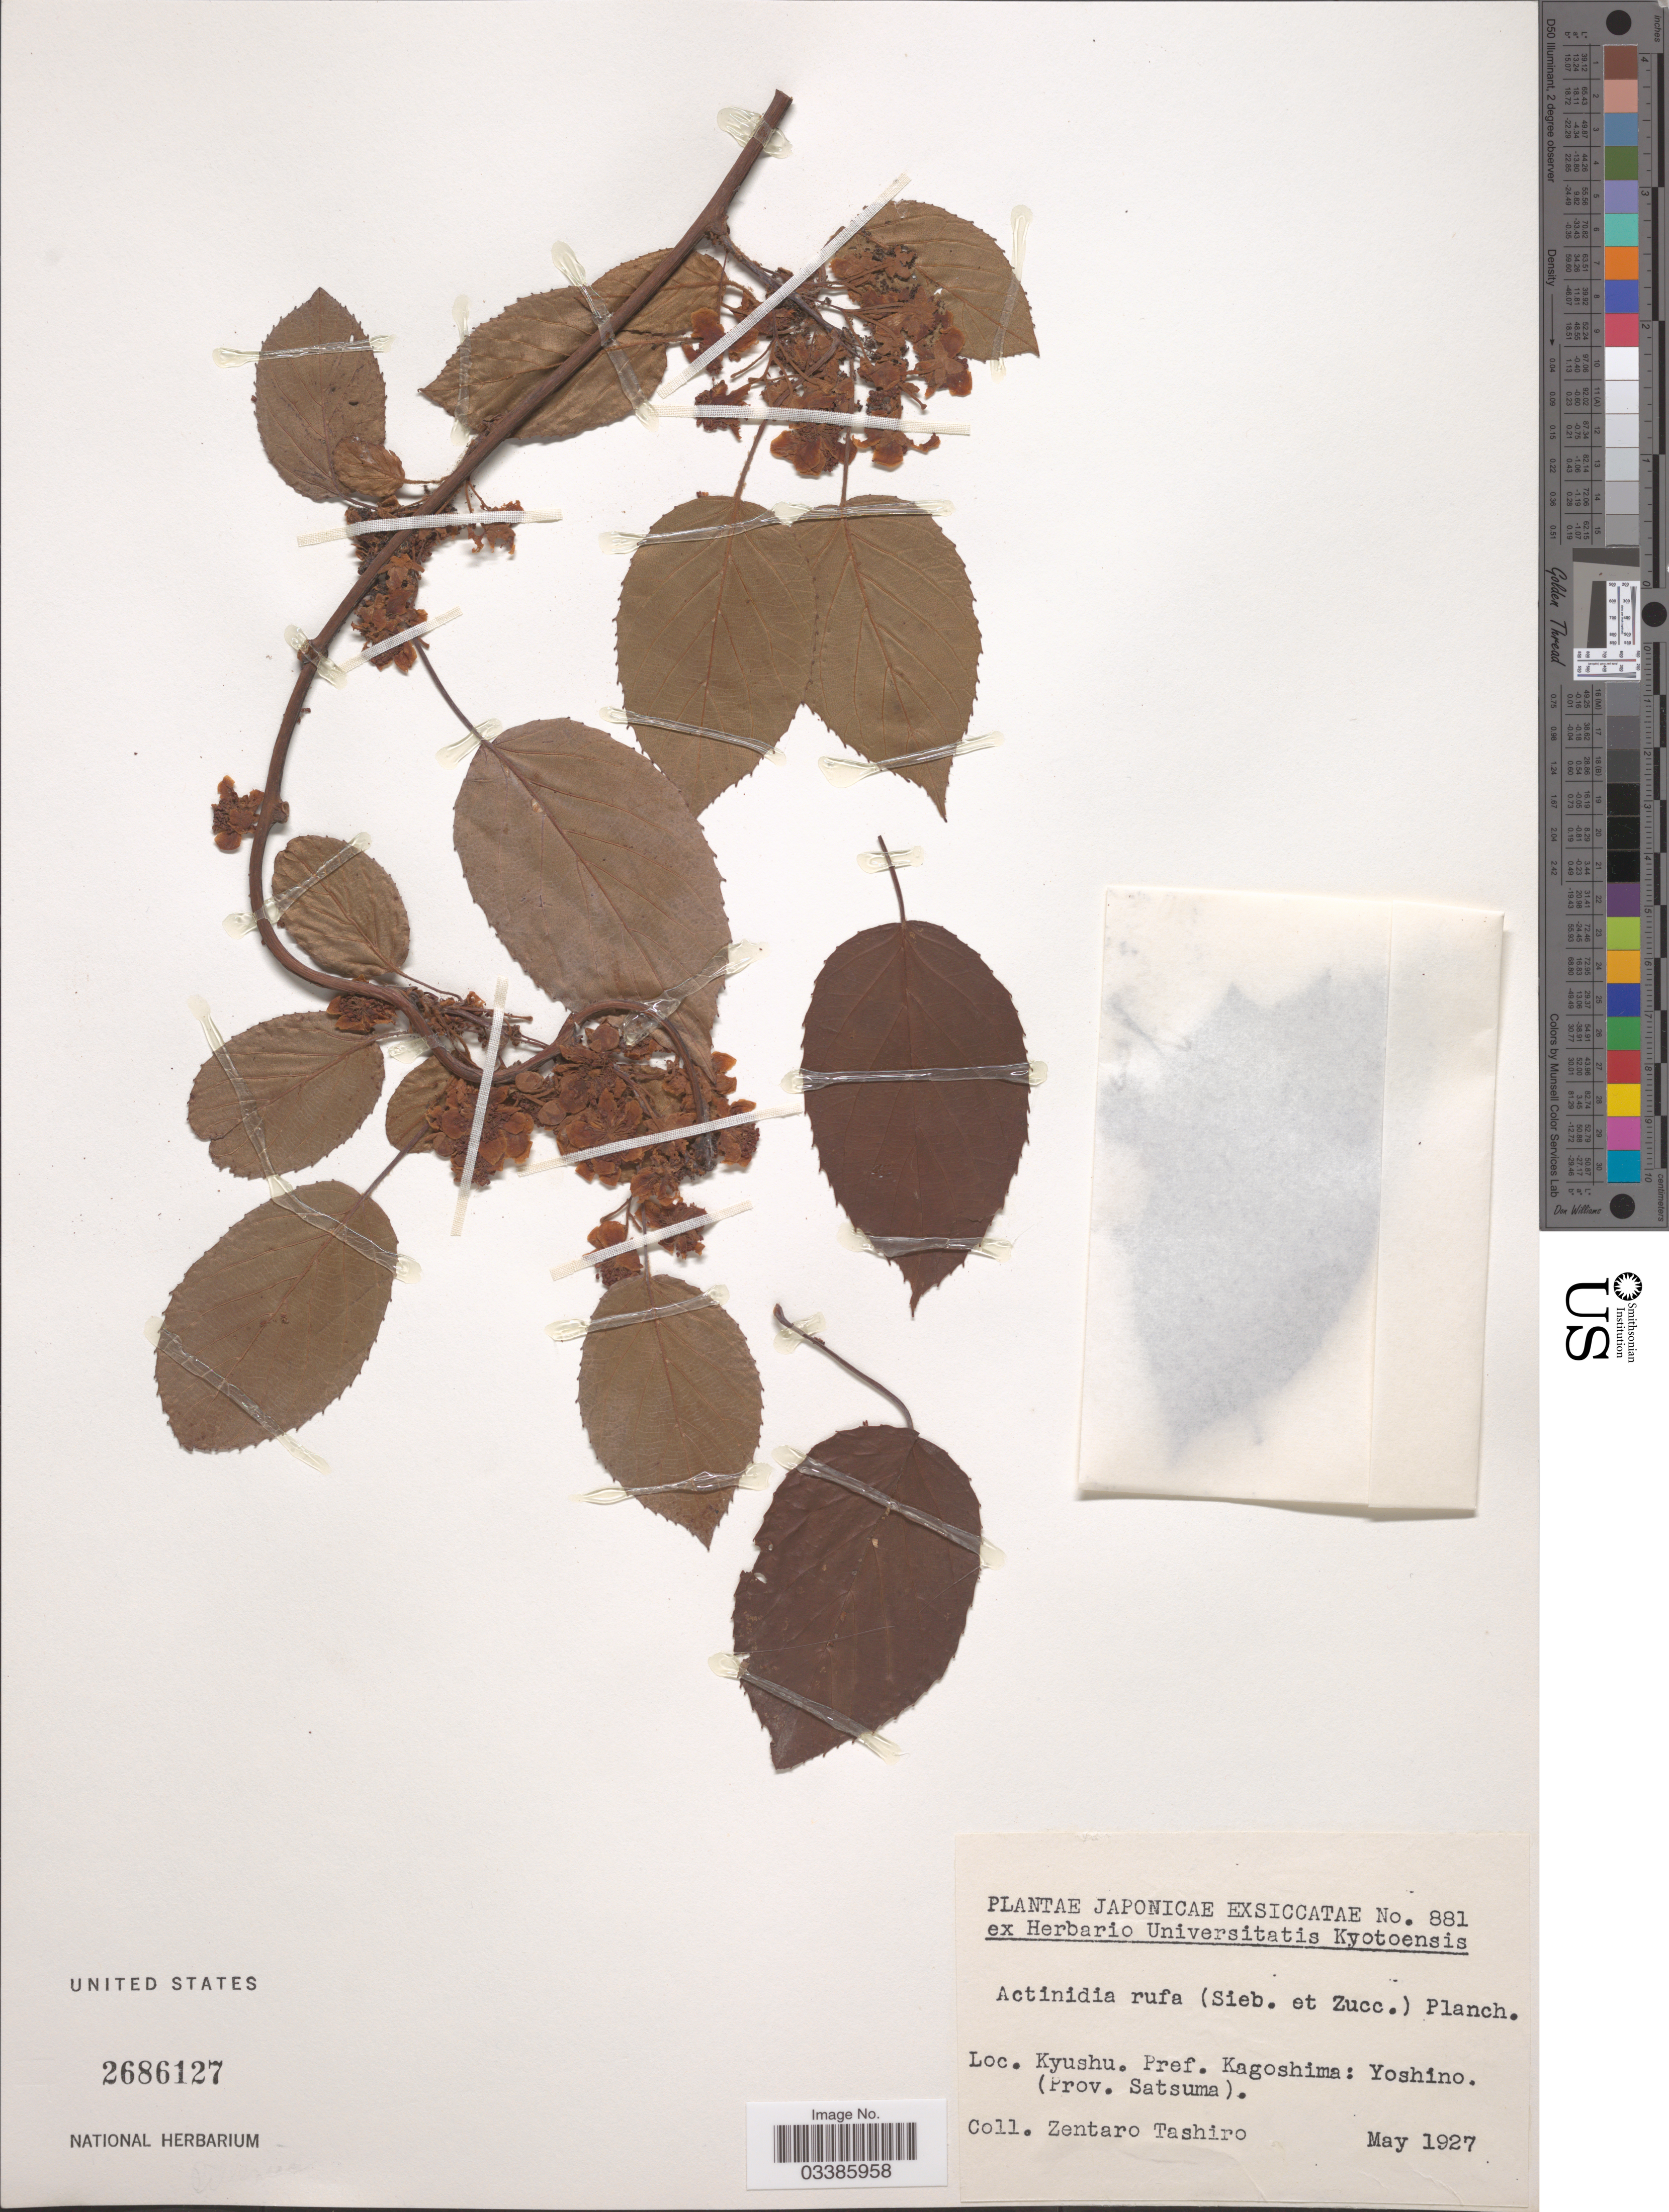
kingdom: Plantae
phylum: Tracheophyta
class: Magnoliopsida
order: Ericales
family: Actinidiaceae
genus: Actinidia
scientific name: Actinidia rufa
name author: (Siebold & Zucc.) Planch. ex Miq.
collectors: Z. Tashiro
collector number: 881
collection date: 1927-05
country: Japan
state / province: Kagosima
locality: Kyushu. Pref. Kagoshima: Yoshino. (Prov. Satsuma).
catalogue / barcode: US 2686127